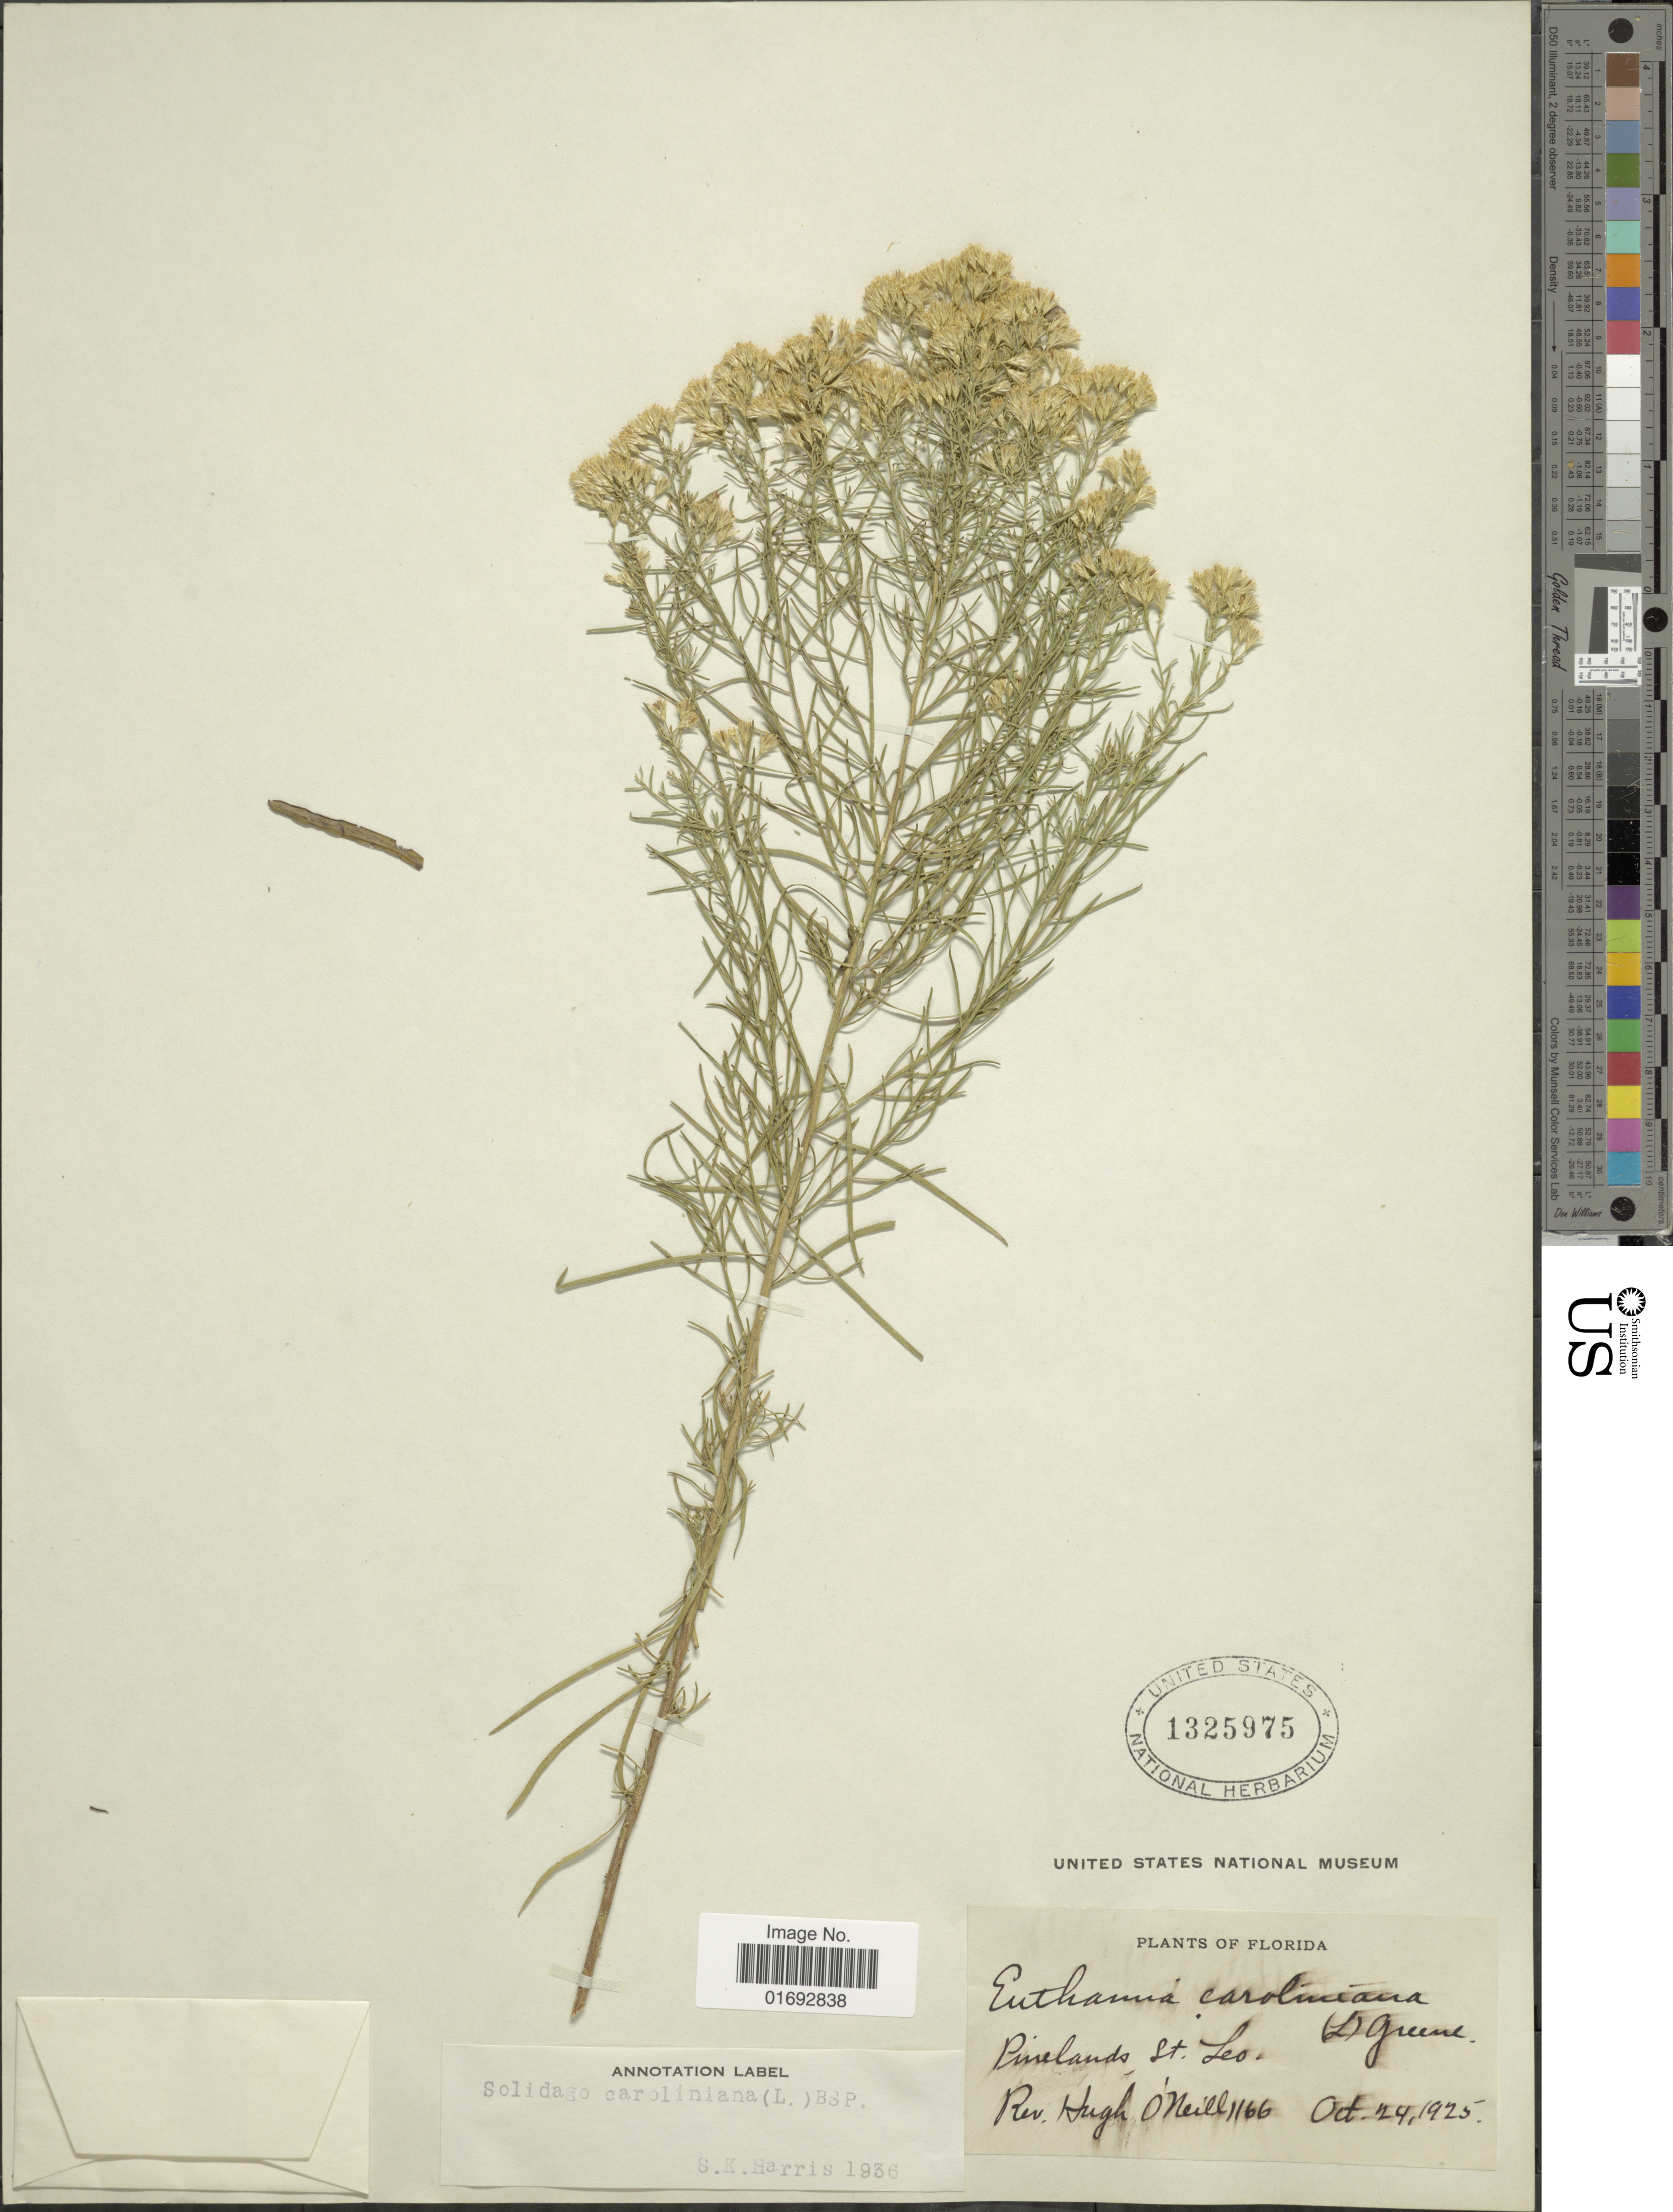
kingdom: Plantae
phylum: Tracheophyta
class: Magnoliopsida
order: Asterales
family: Asteraceae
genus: Euthamia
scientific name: Euthamia tenuifolia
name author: (Pursh) Nutt.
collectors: H. O'Neill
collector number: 1166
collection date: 1925-10-24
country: United States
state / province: Florida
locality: Pinelands, St. Leo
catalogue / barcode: US 1325975